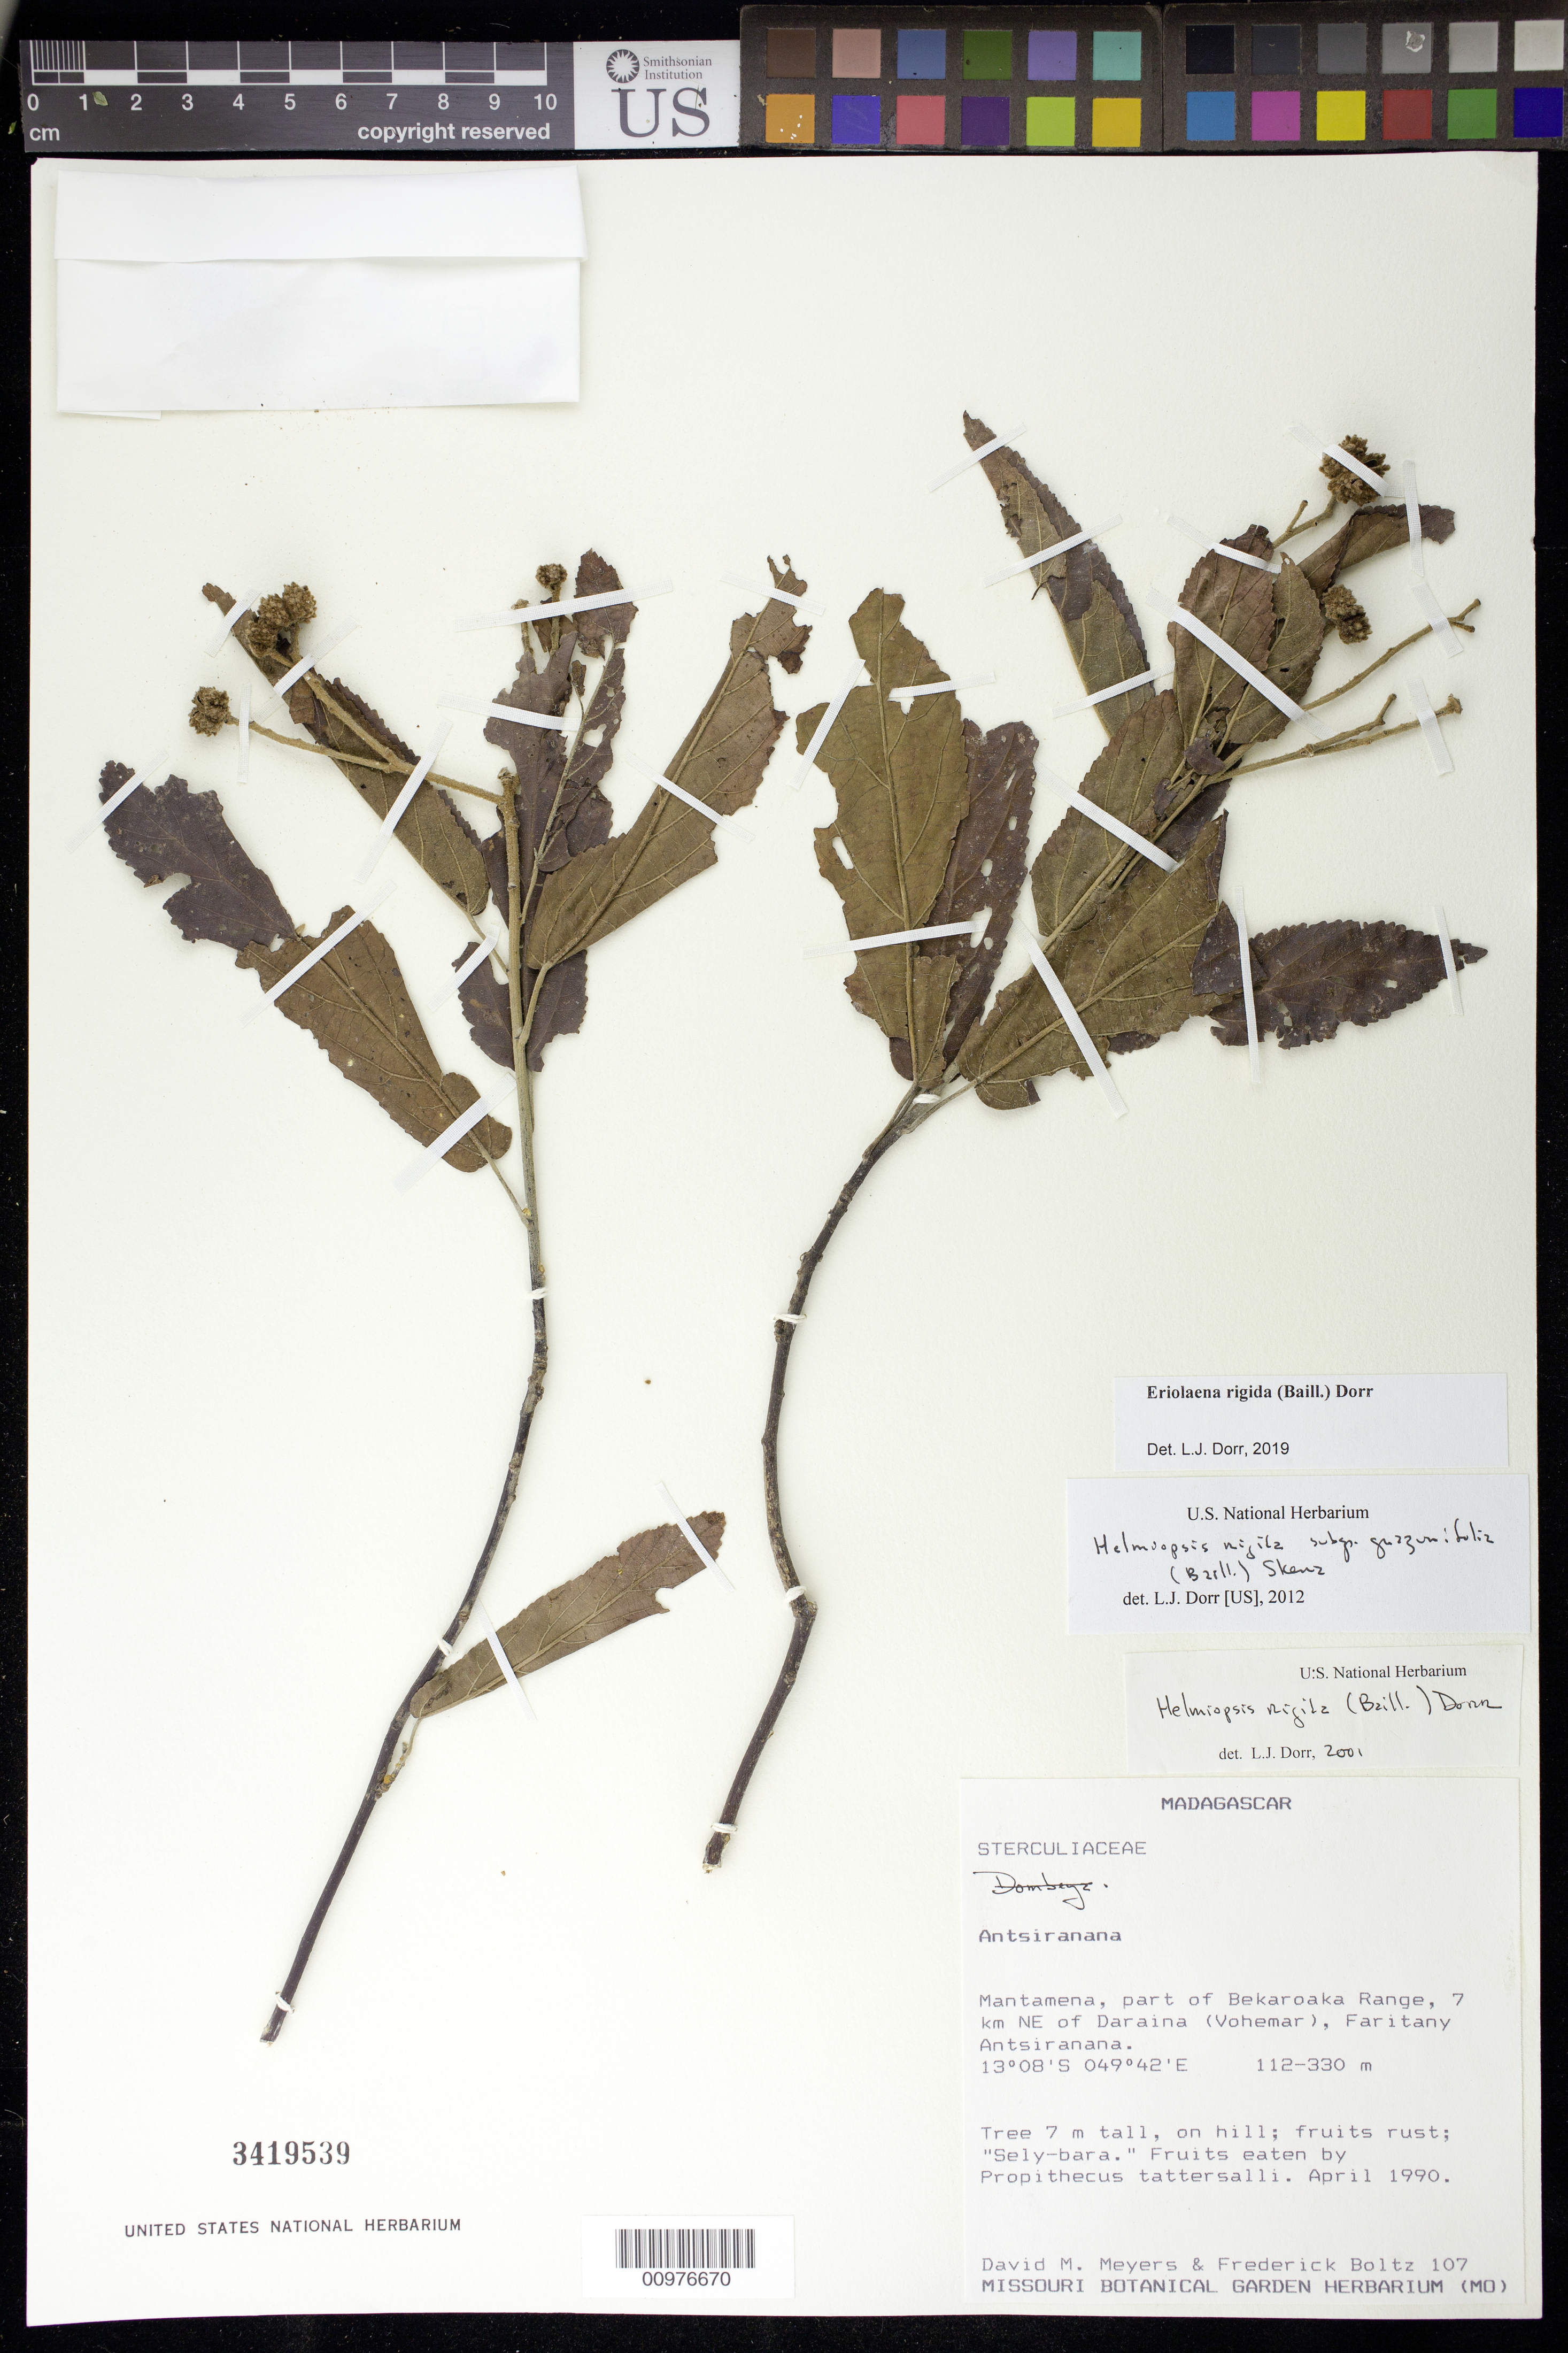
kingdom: Plantae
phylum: Tracheophyta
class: Magnoliopsida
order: Malvales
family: Malvaceae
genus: Eriolaena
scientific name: Eriolaena rigida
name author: (Baill.) Dorr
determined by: Dorr, L. J., (BOT), Smithsonian Institution - National Museum of Natural History (UNITED STATES)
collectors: D. M. Meyers & F. Boltz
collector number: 107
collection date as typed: April 1990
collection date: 1990-04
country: Madagascar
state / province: Sava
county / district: Vohémar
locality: Mantamena, part of Bekaroaka Range, 7 km NE of Daraina (Vohemar), Faritany Antsiranana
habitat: hill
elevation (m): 112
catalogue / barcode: US 3419539